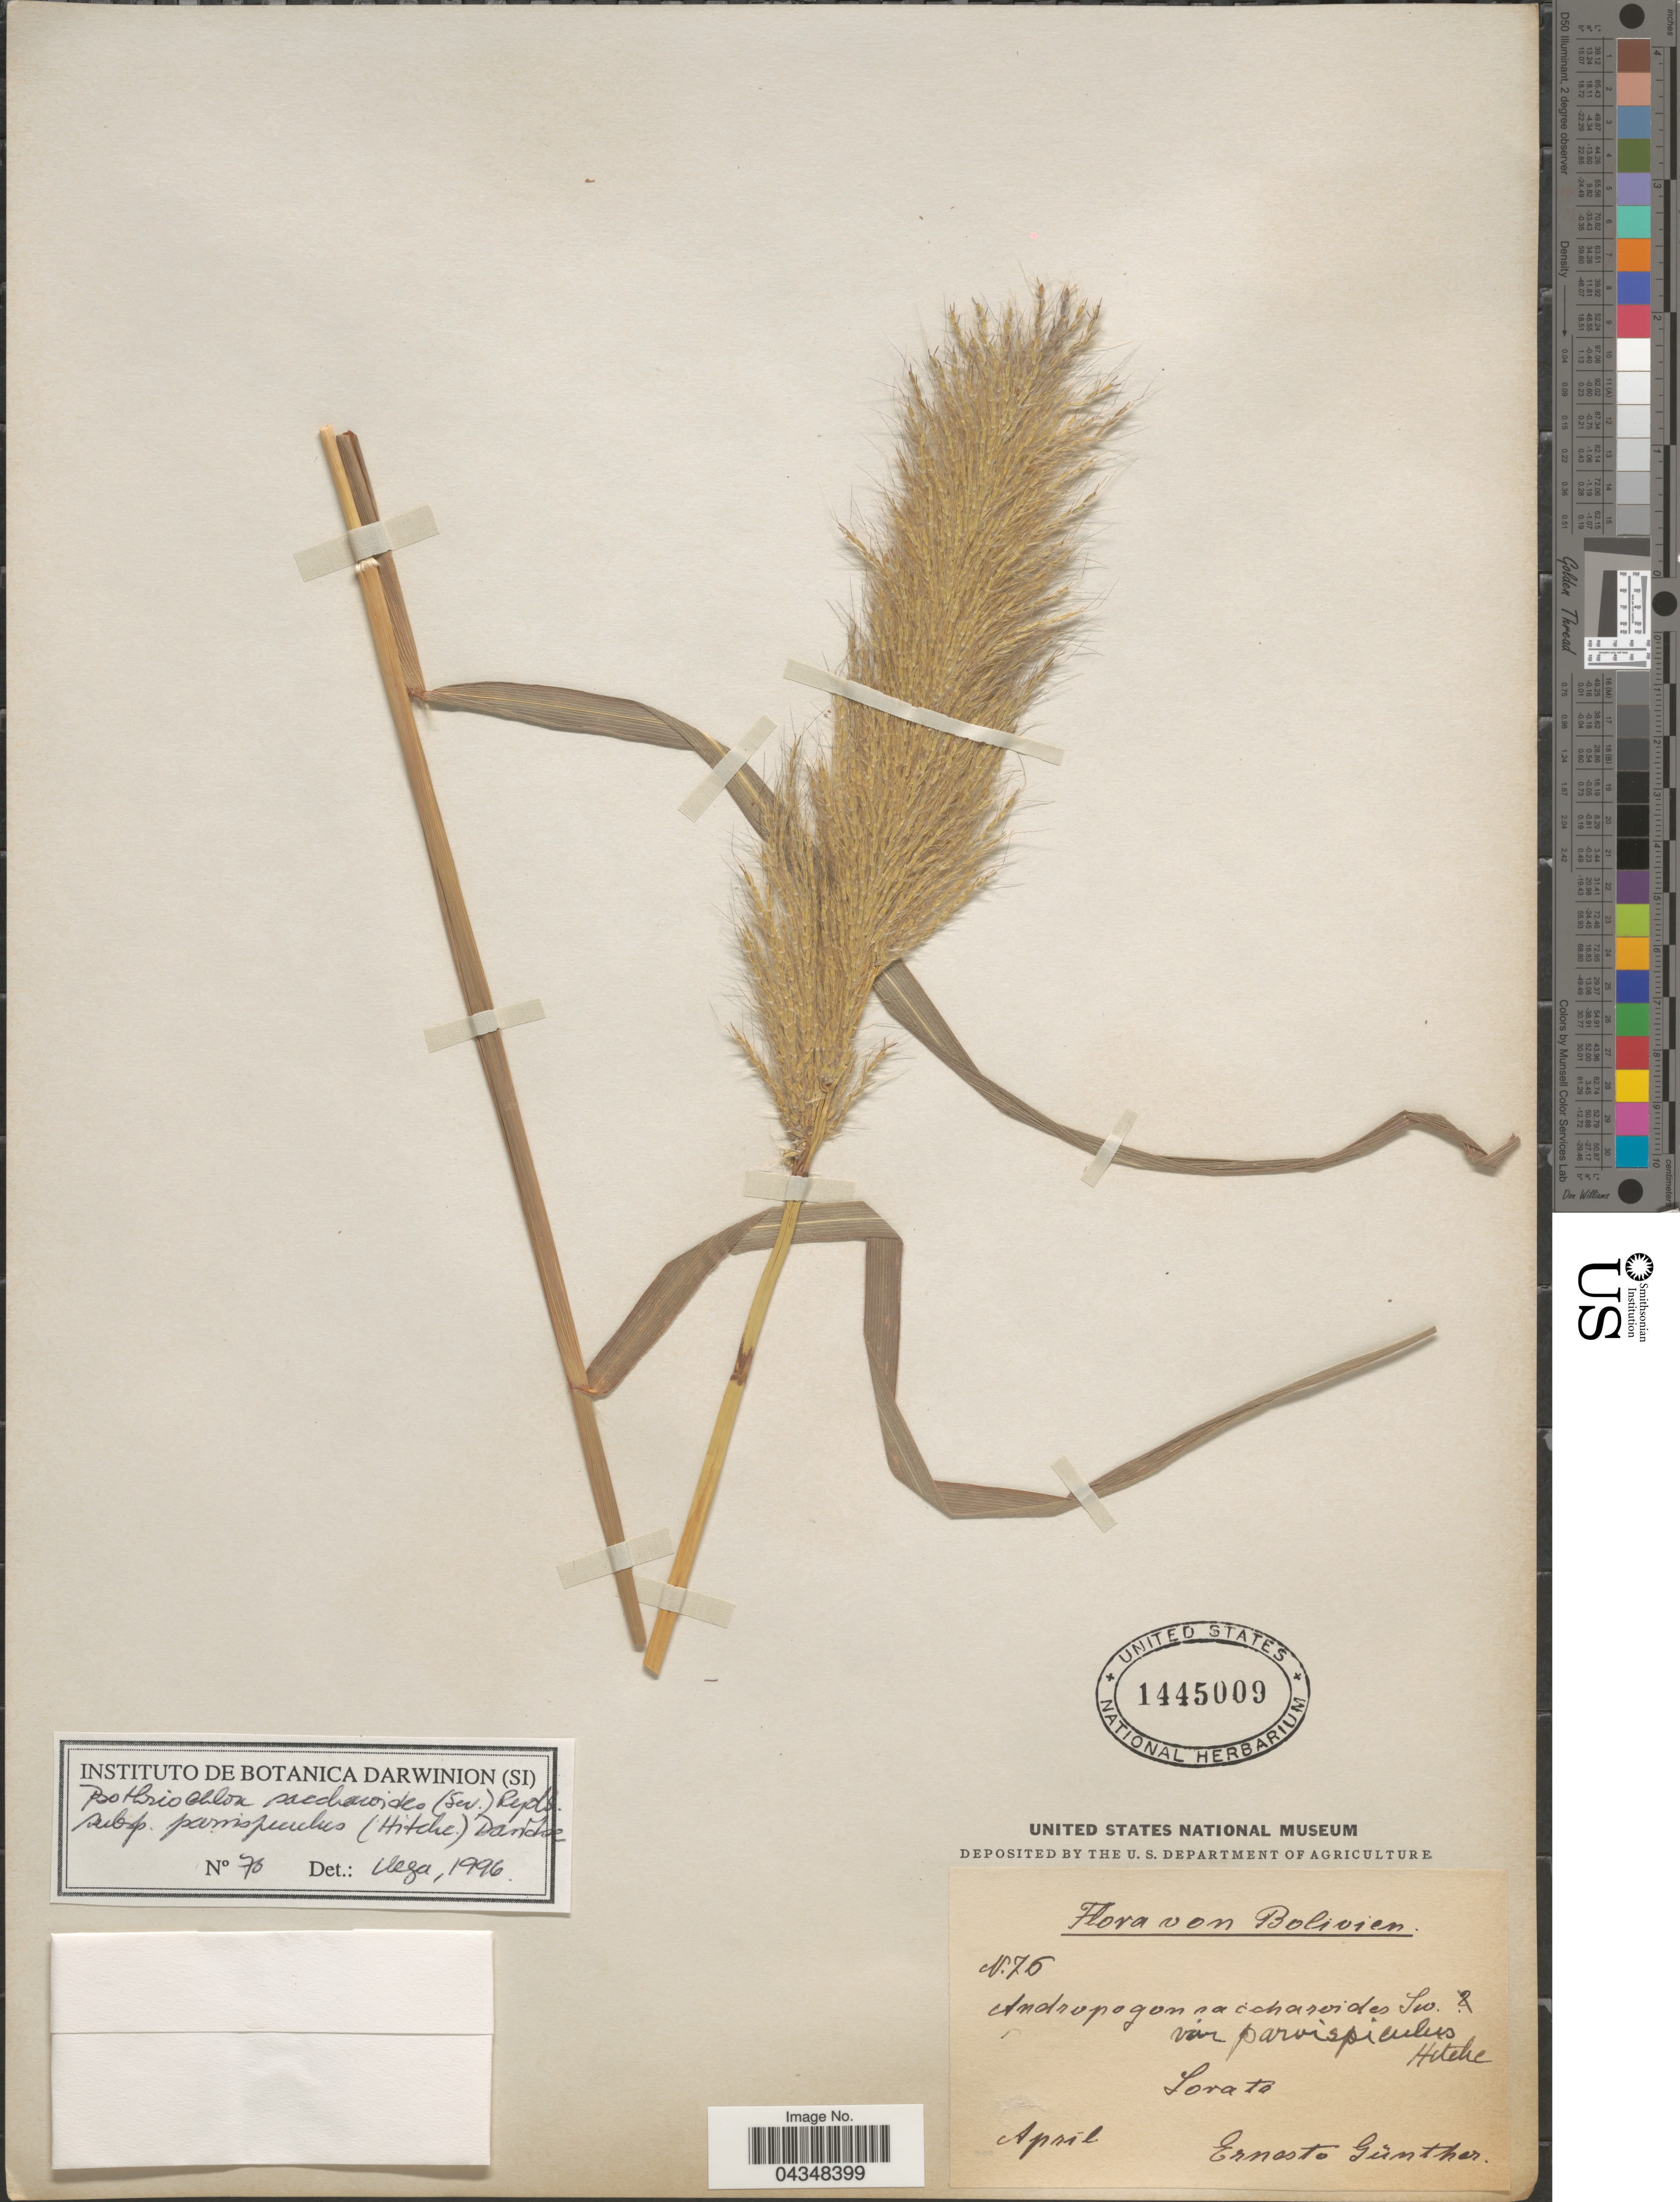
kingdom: Plantae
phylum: Tracheophyta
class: Liliopsida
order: Poales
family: Poaceae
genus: Bothriochloa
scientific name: Bothriochloa saccharoides var. parvispicula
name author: (Hitchc.) Tovar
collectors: E. Gunther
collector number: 76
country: Bolivia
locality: Sorata.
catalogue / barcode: US 1445009